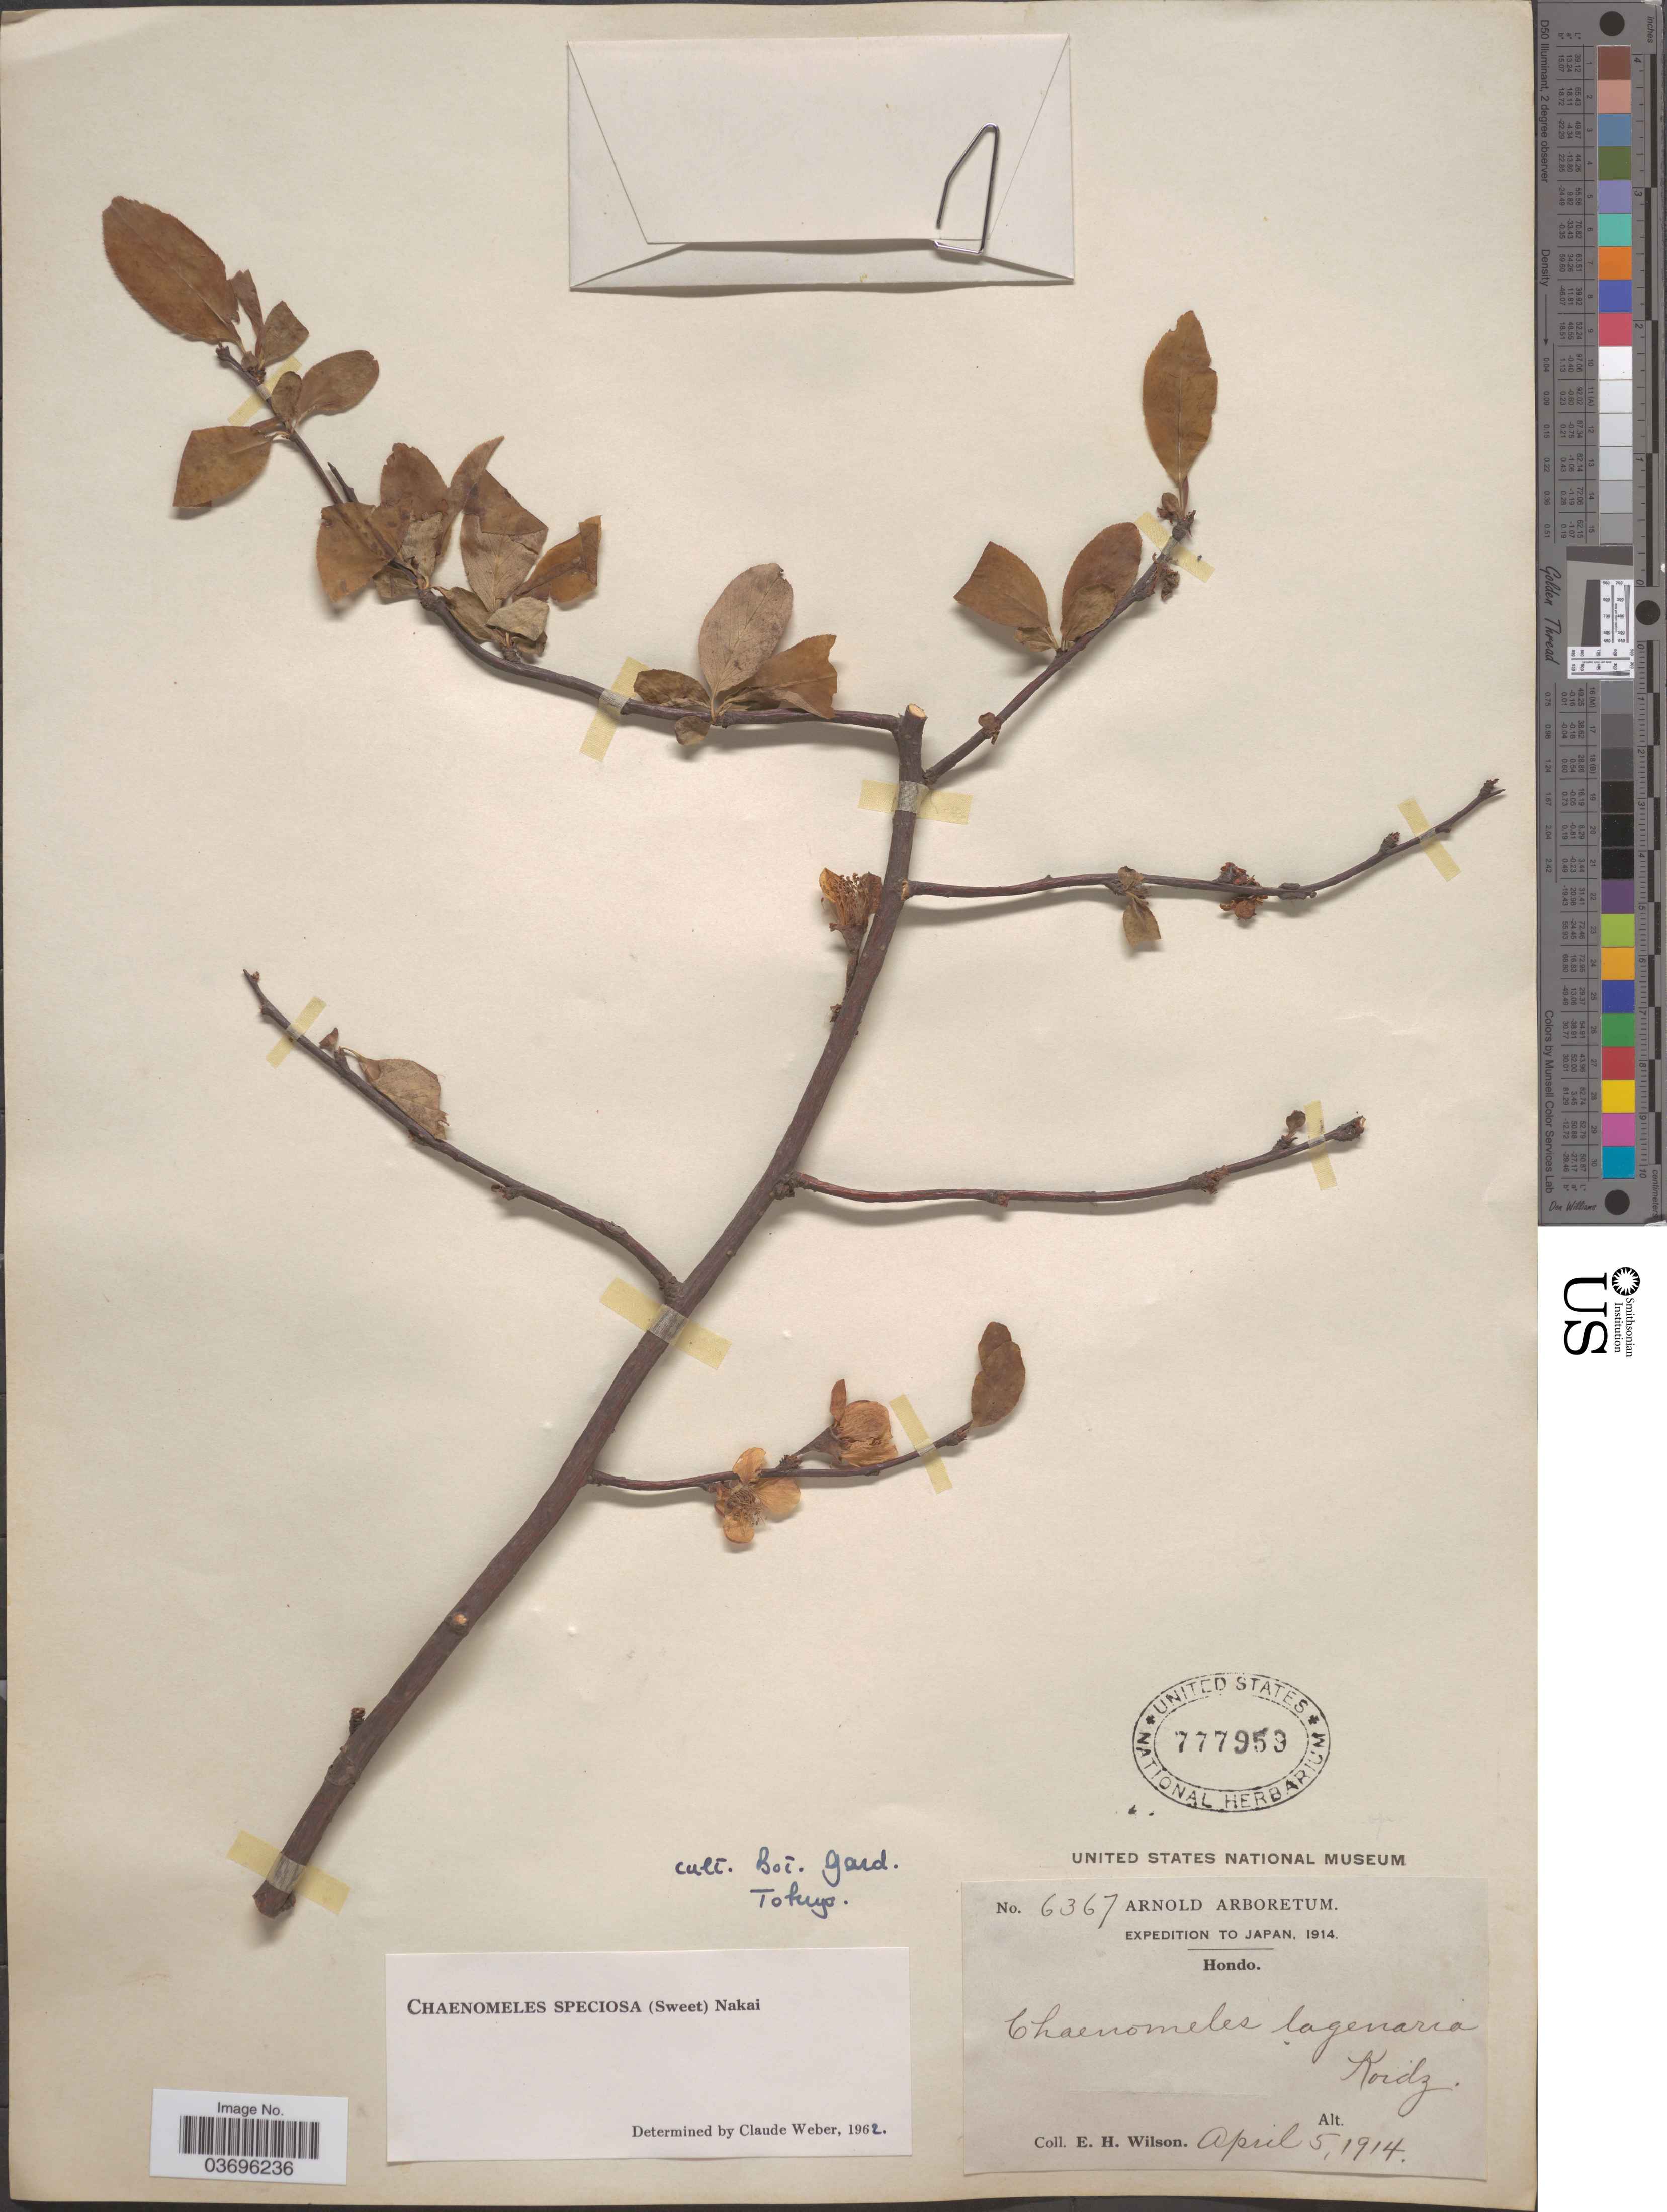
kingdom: Plantae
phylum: Tracheophyta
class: Magnoliopsida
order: Rosales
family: Rosaceae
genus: Chaenomeles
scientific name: Chaenomeles speciosa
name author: (Sweet) Nakai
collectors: E. Wilson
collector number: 6367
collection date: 1914-04-05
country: Japan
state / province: Tokyo, Federal City of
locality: Hondo [unsure placement] Bot. Gard. Tokyo.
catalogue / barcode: US 777959